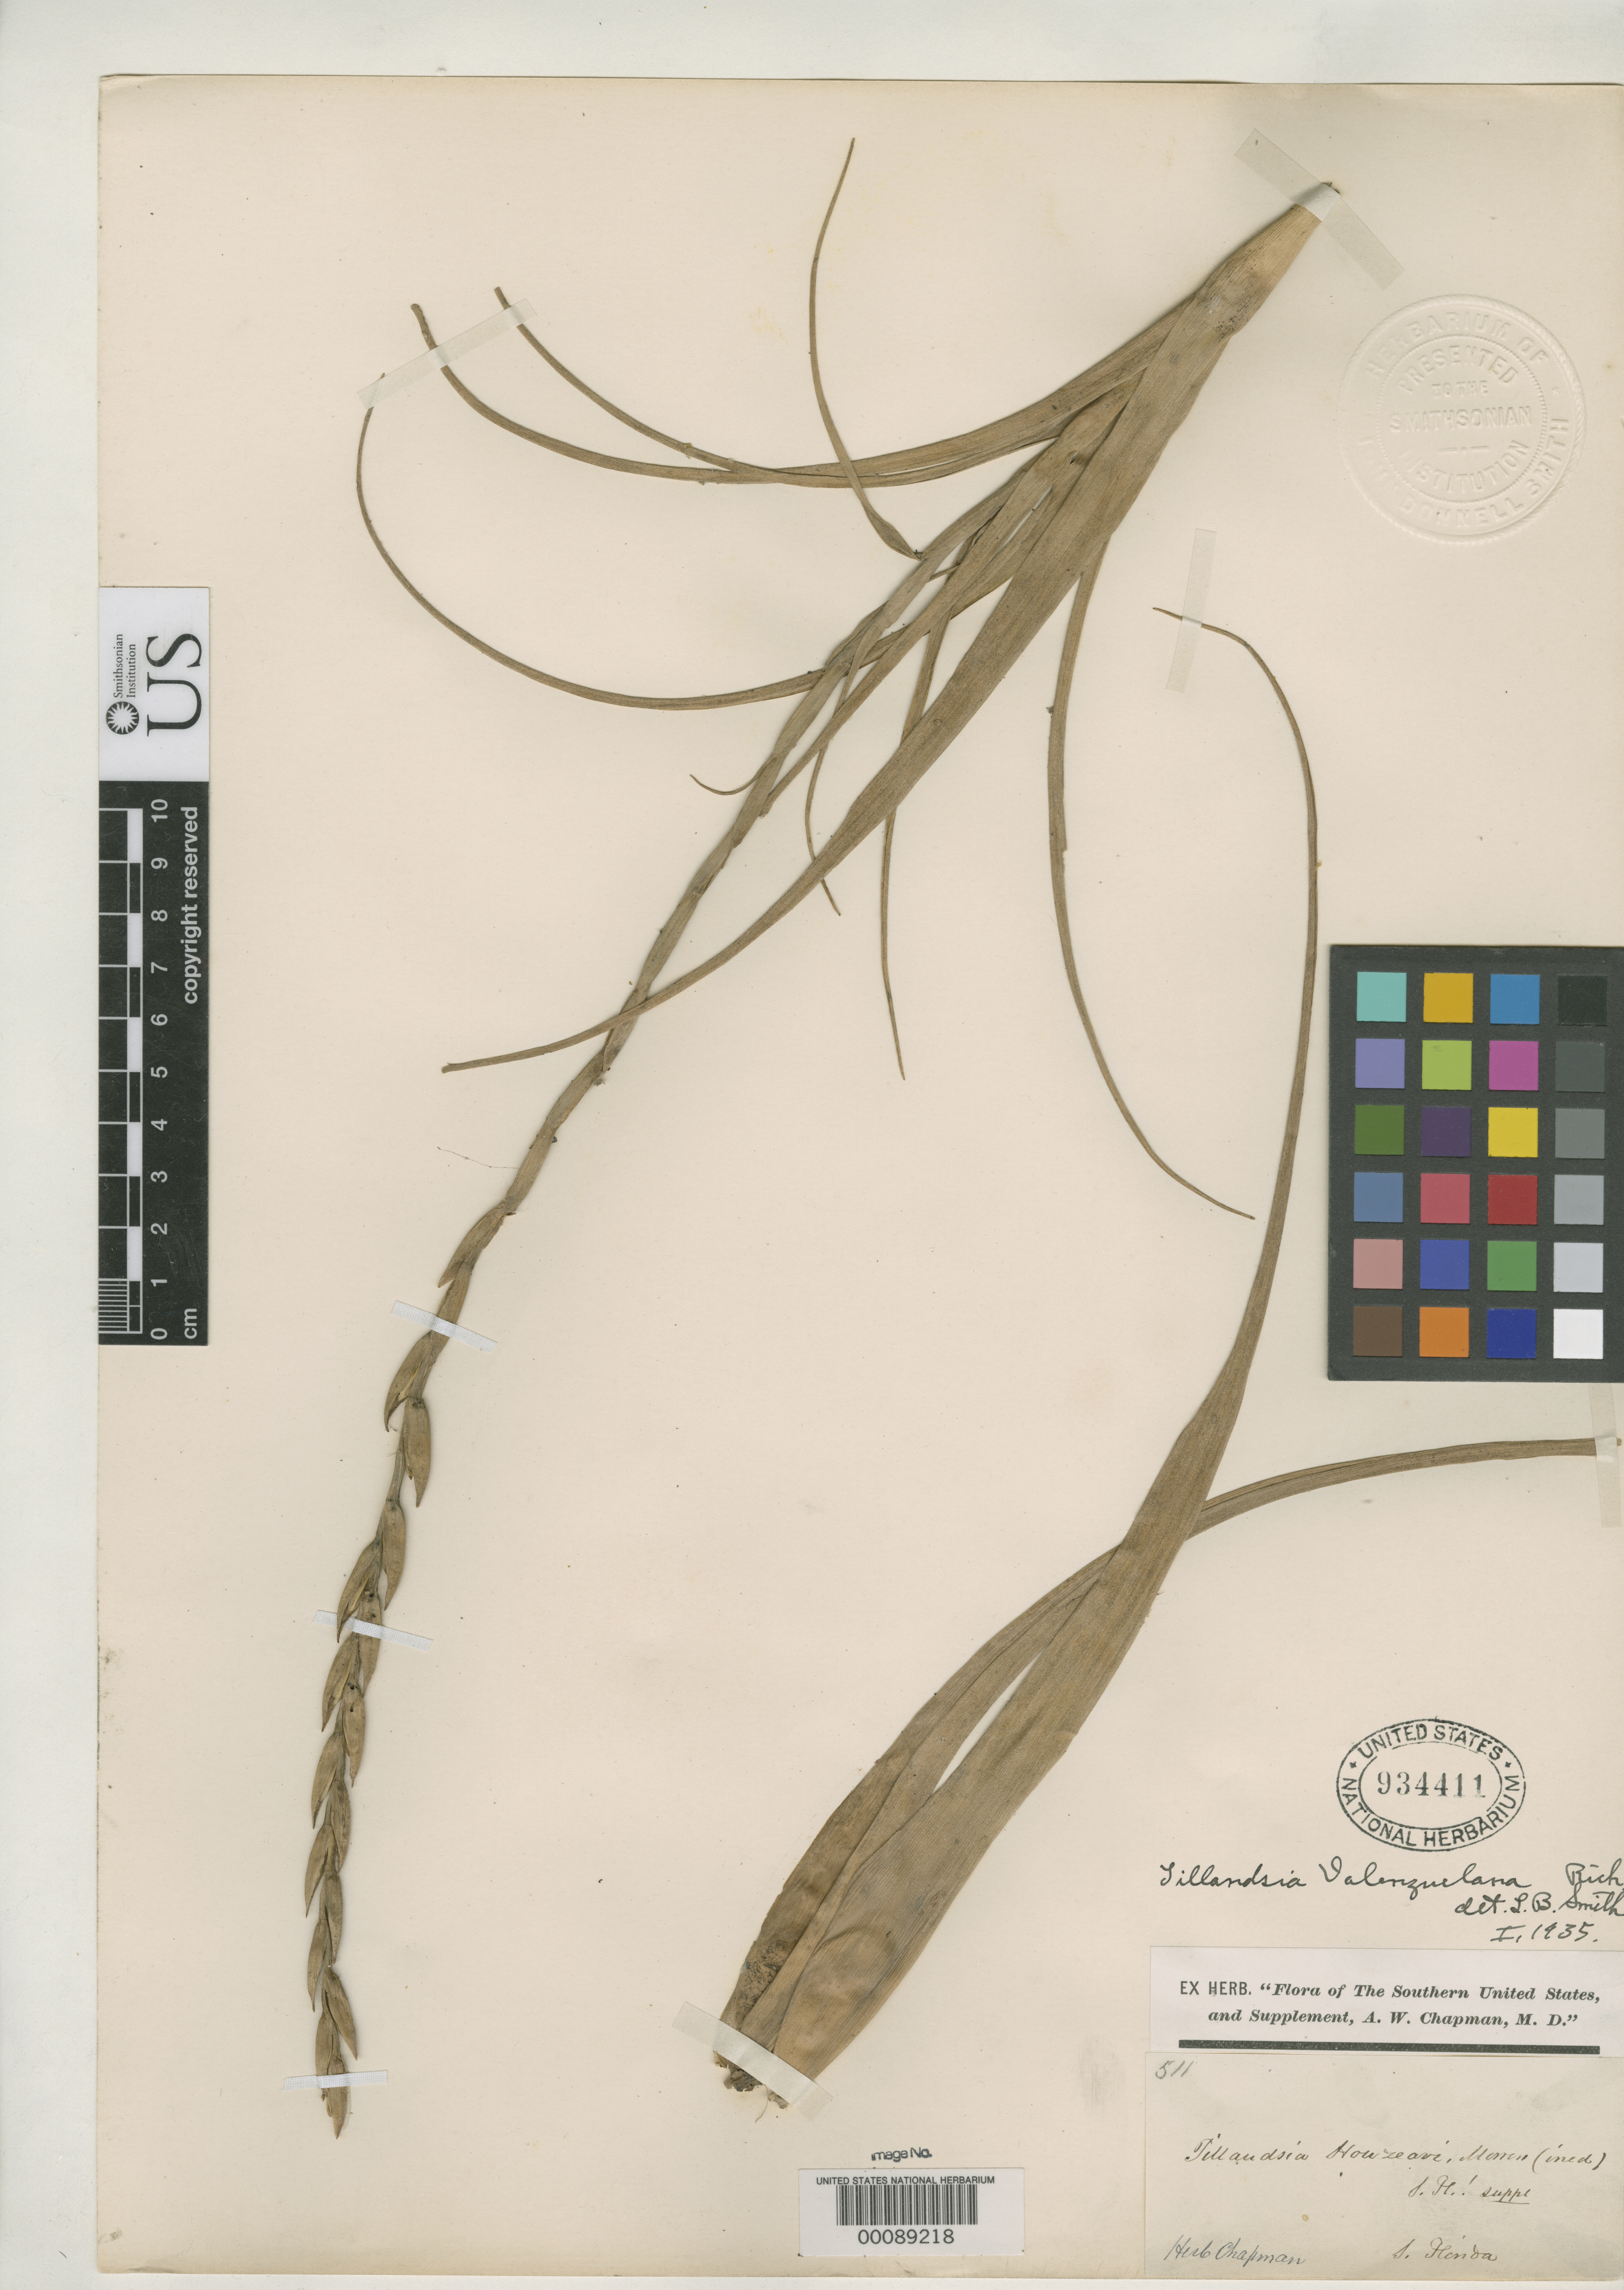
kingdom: Plantae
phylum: Tracheophyta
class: Liliopsida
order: Poales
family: Bromeliaceae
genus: Tillandsia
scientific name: Tillandsia houzeavii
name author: É. Morren ex Chapm.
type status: Holotype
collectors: A. W. Chapman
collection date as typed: Oct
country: United States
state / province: Florida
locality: South Florida.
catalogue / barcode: US 934411